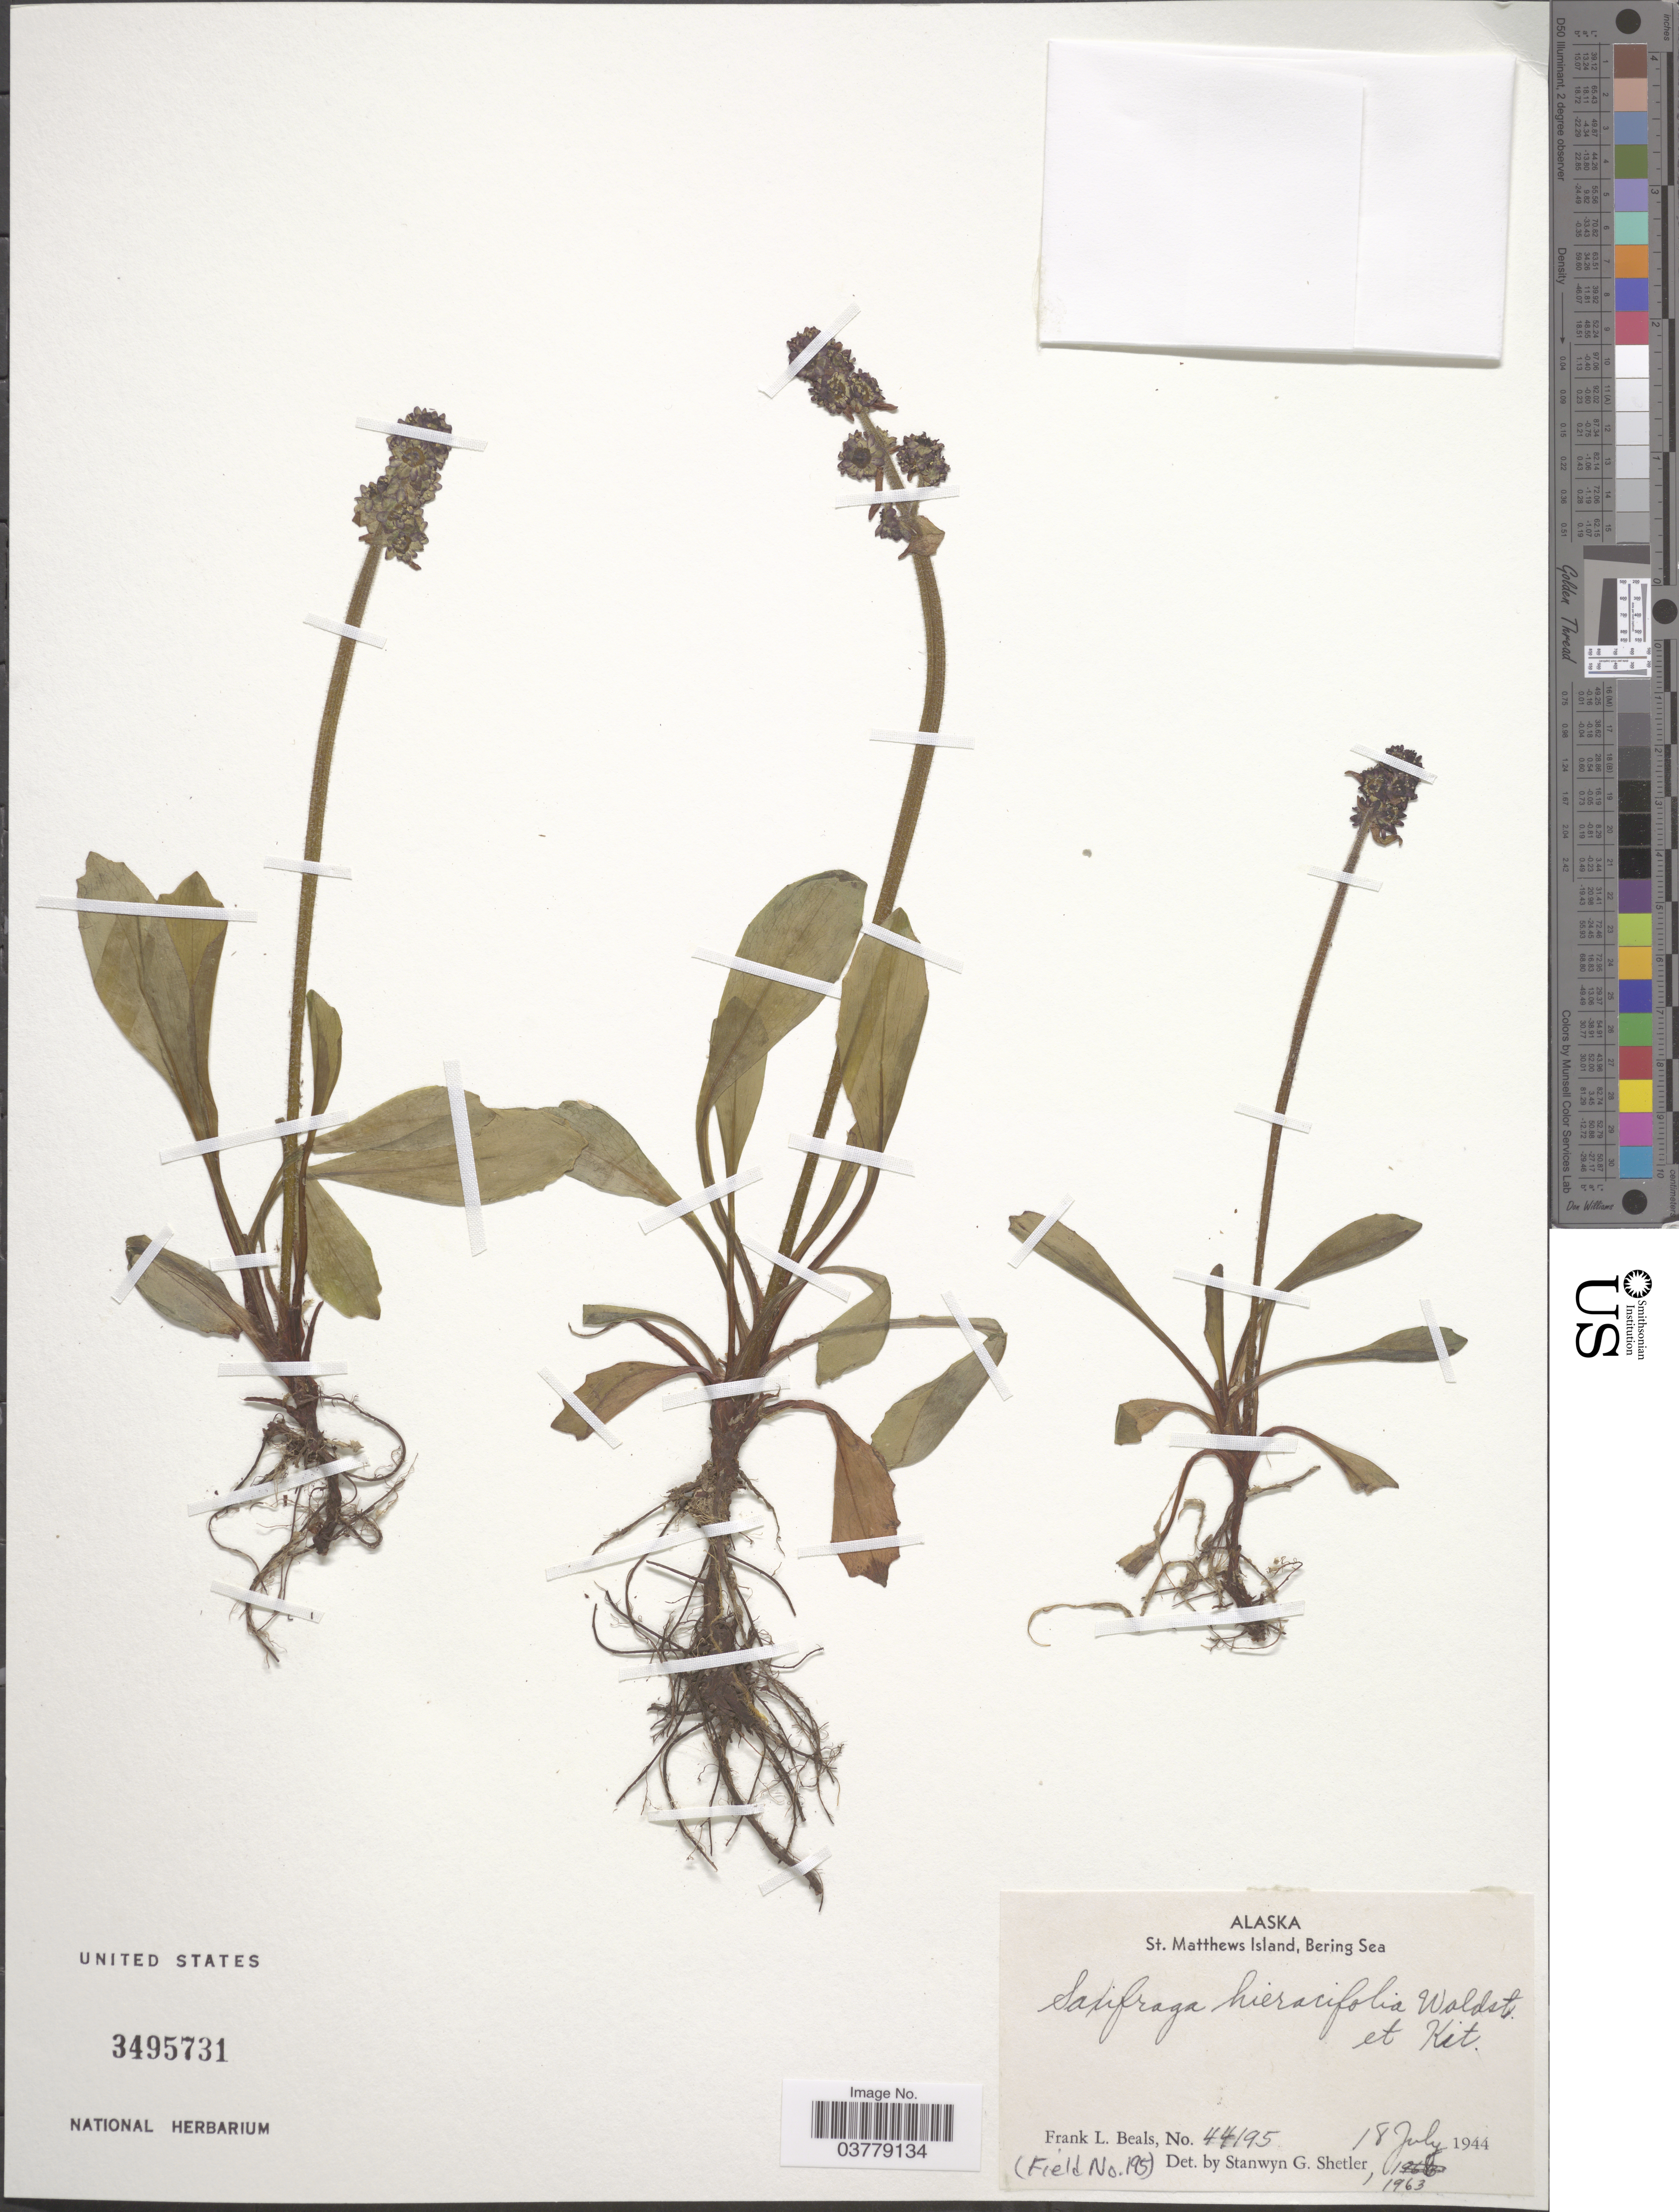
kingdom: Plantae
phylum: Tracheophyta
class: Magnoliopsida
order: Saxifragales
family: Saxifragaceae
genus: Micranthes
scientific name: Micranthes hieraciifolia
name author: (Waldst. & Kit. ex Willd.) Haw.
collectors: F. Beals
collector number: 44195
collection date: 1944-07-18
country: United States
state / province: Alaska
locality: St. Matthews Island, Bering Sea.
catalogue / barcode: US 3495731